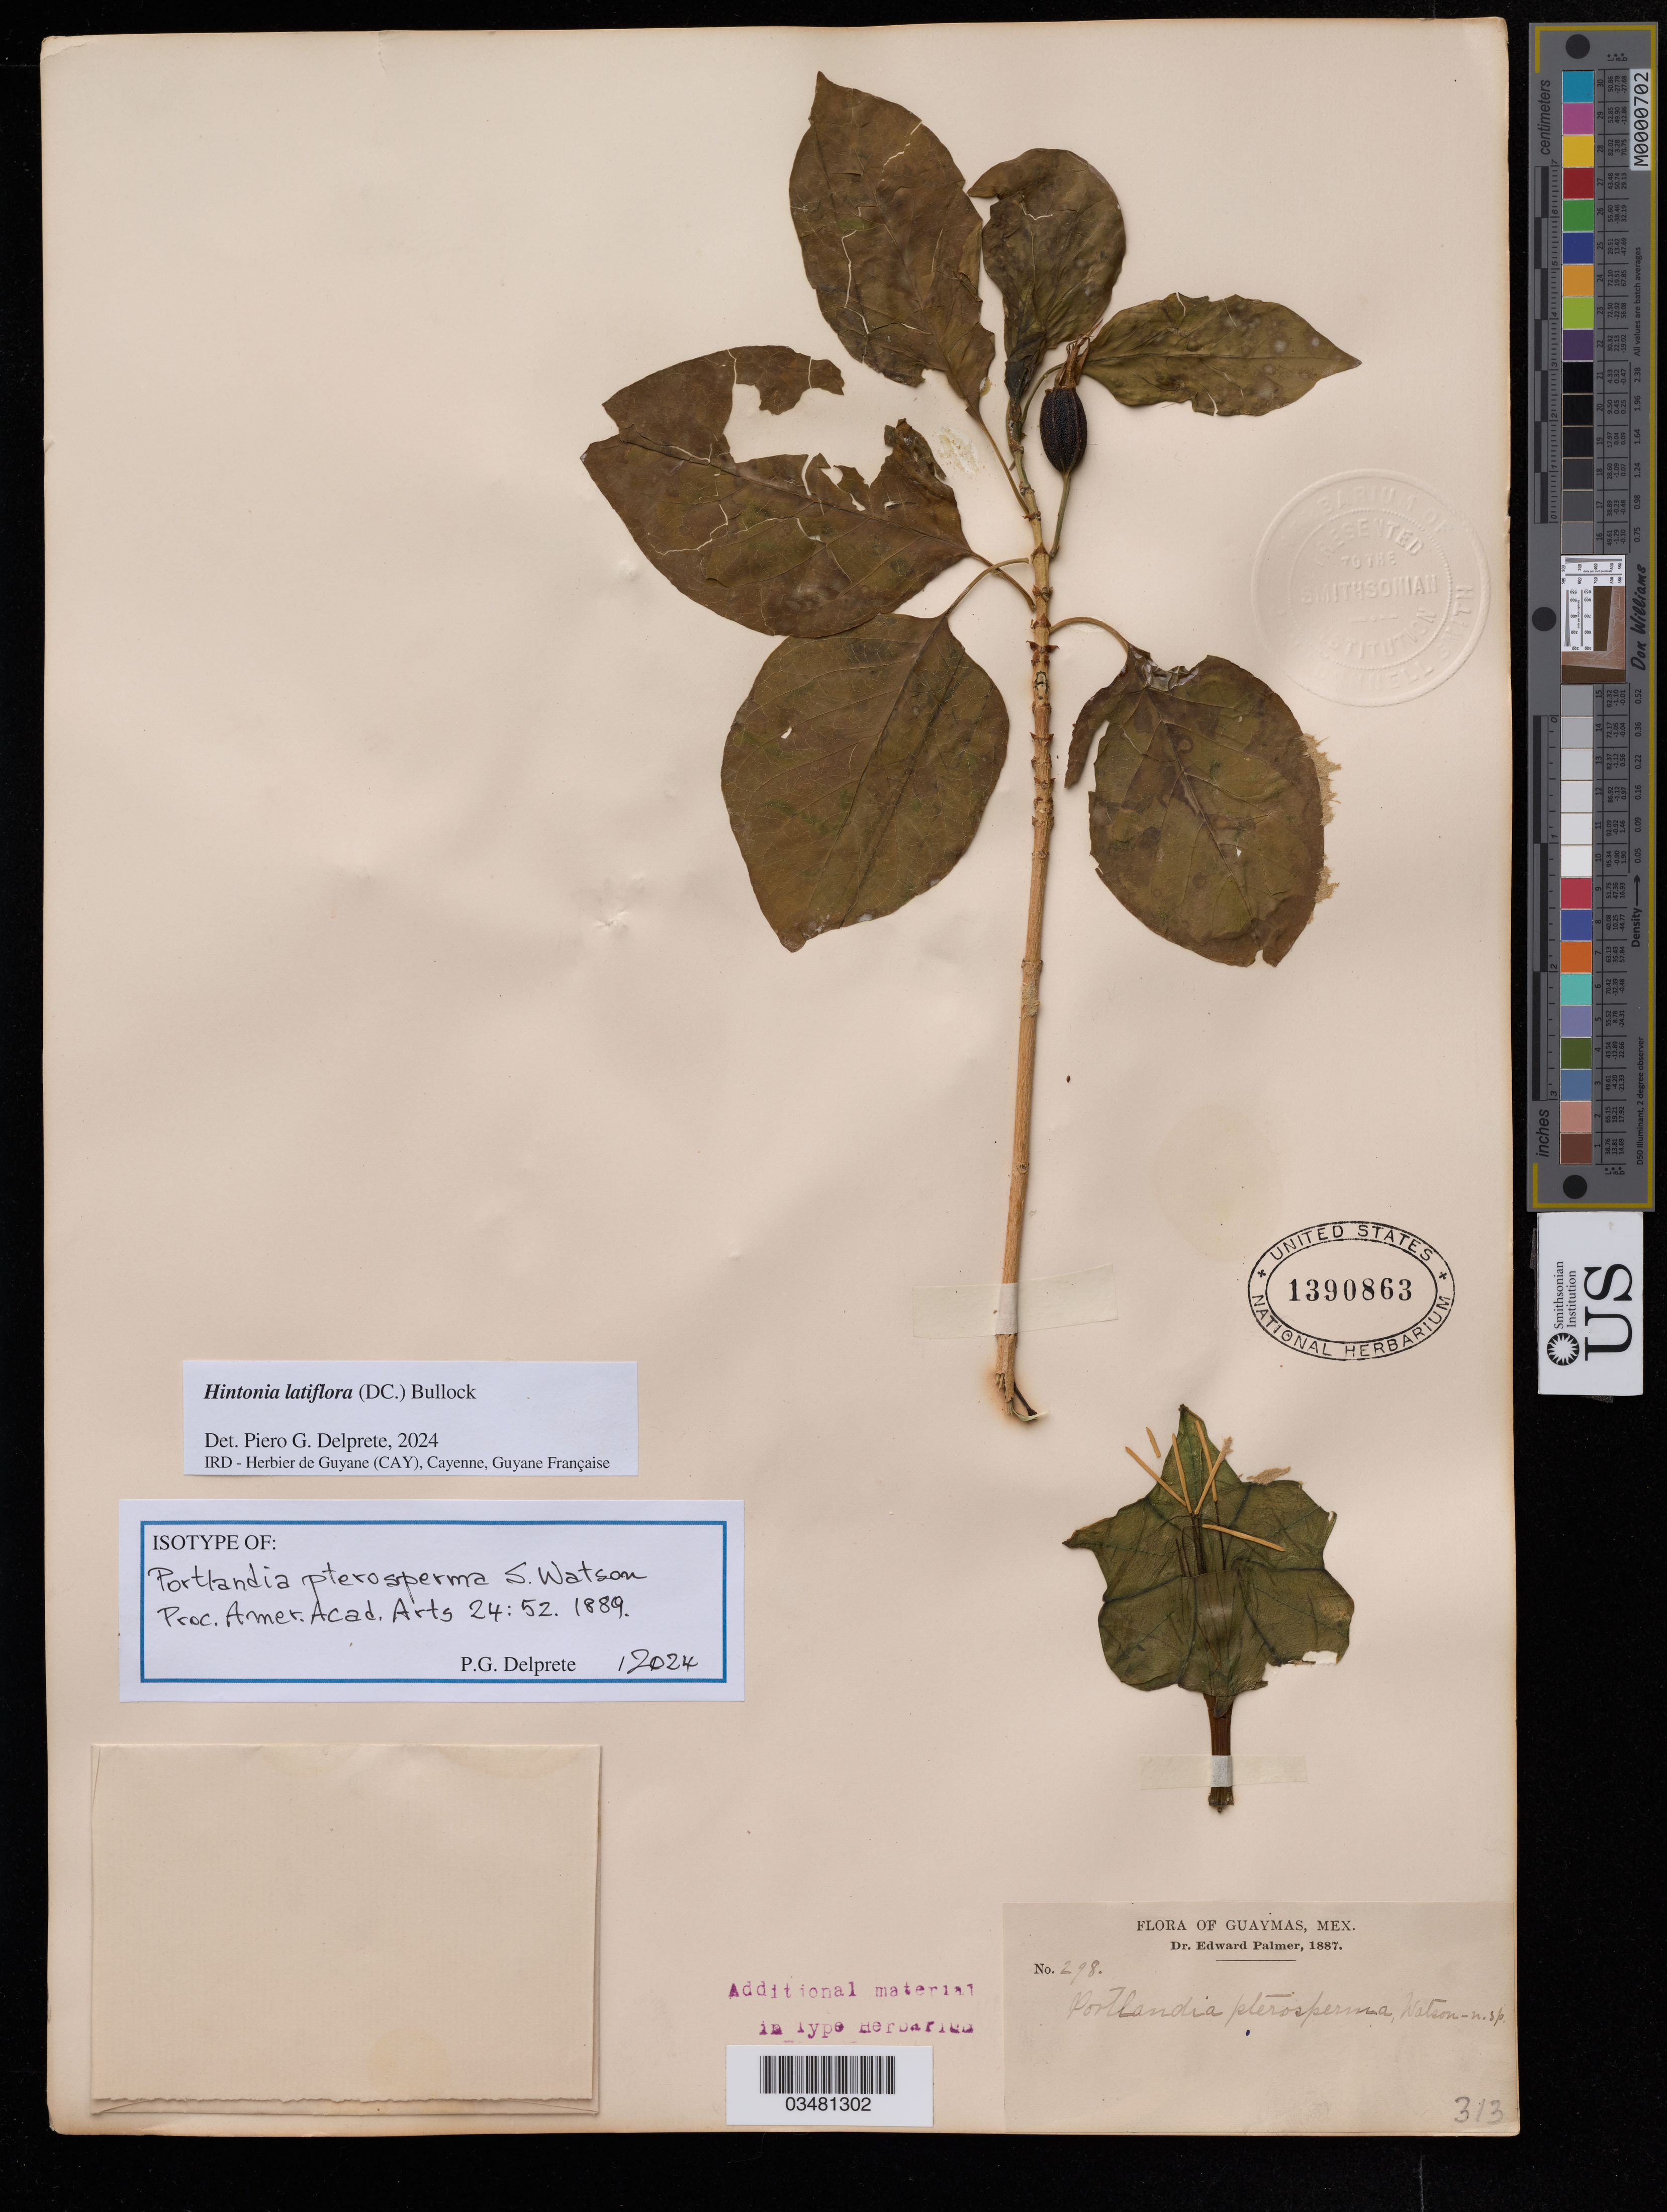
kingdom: Plantae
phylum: Tracheophyta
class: Magnoliopsida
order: Gentianales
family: Rubiaceae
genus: Portlandia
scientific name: Portlandia pterosperma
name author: S. Watson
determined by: Delprete, P. G., Herb. de Guyane Cay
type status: Isotype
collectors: E. Palmer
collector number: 298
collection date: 1887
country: Mexico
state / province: Sonora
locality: Guaymas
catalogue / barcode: US 1390863